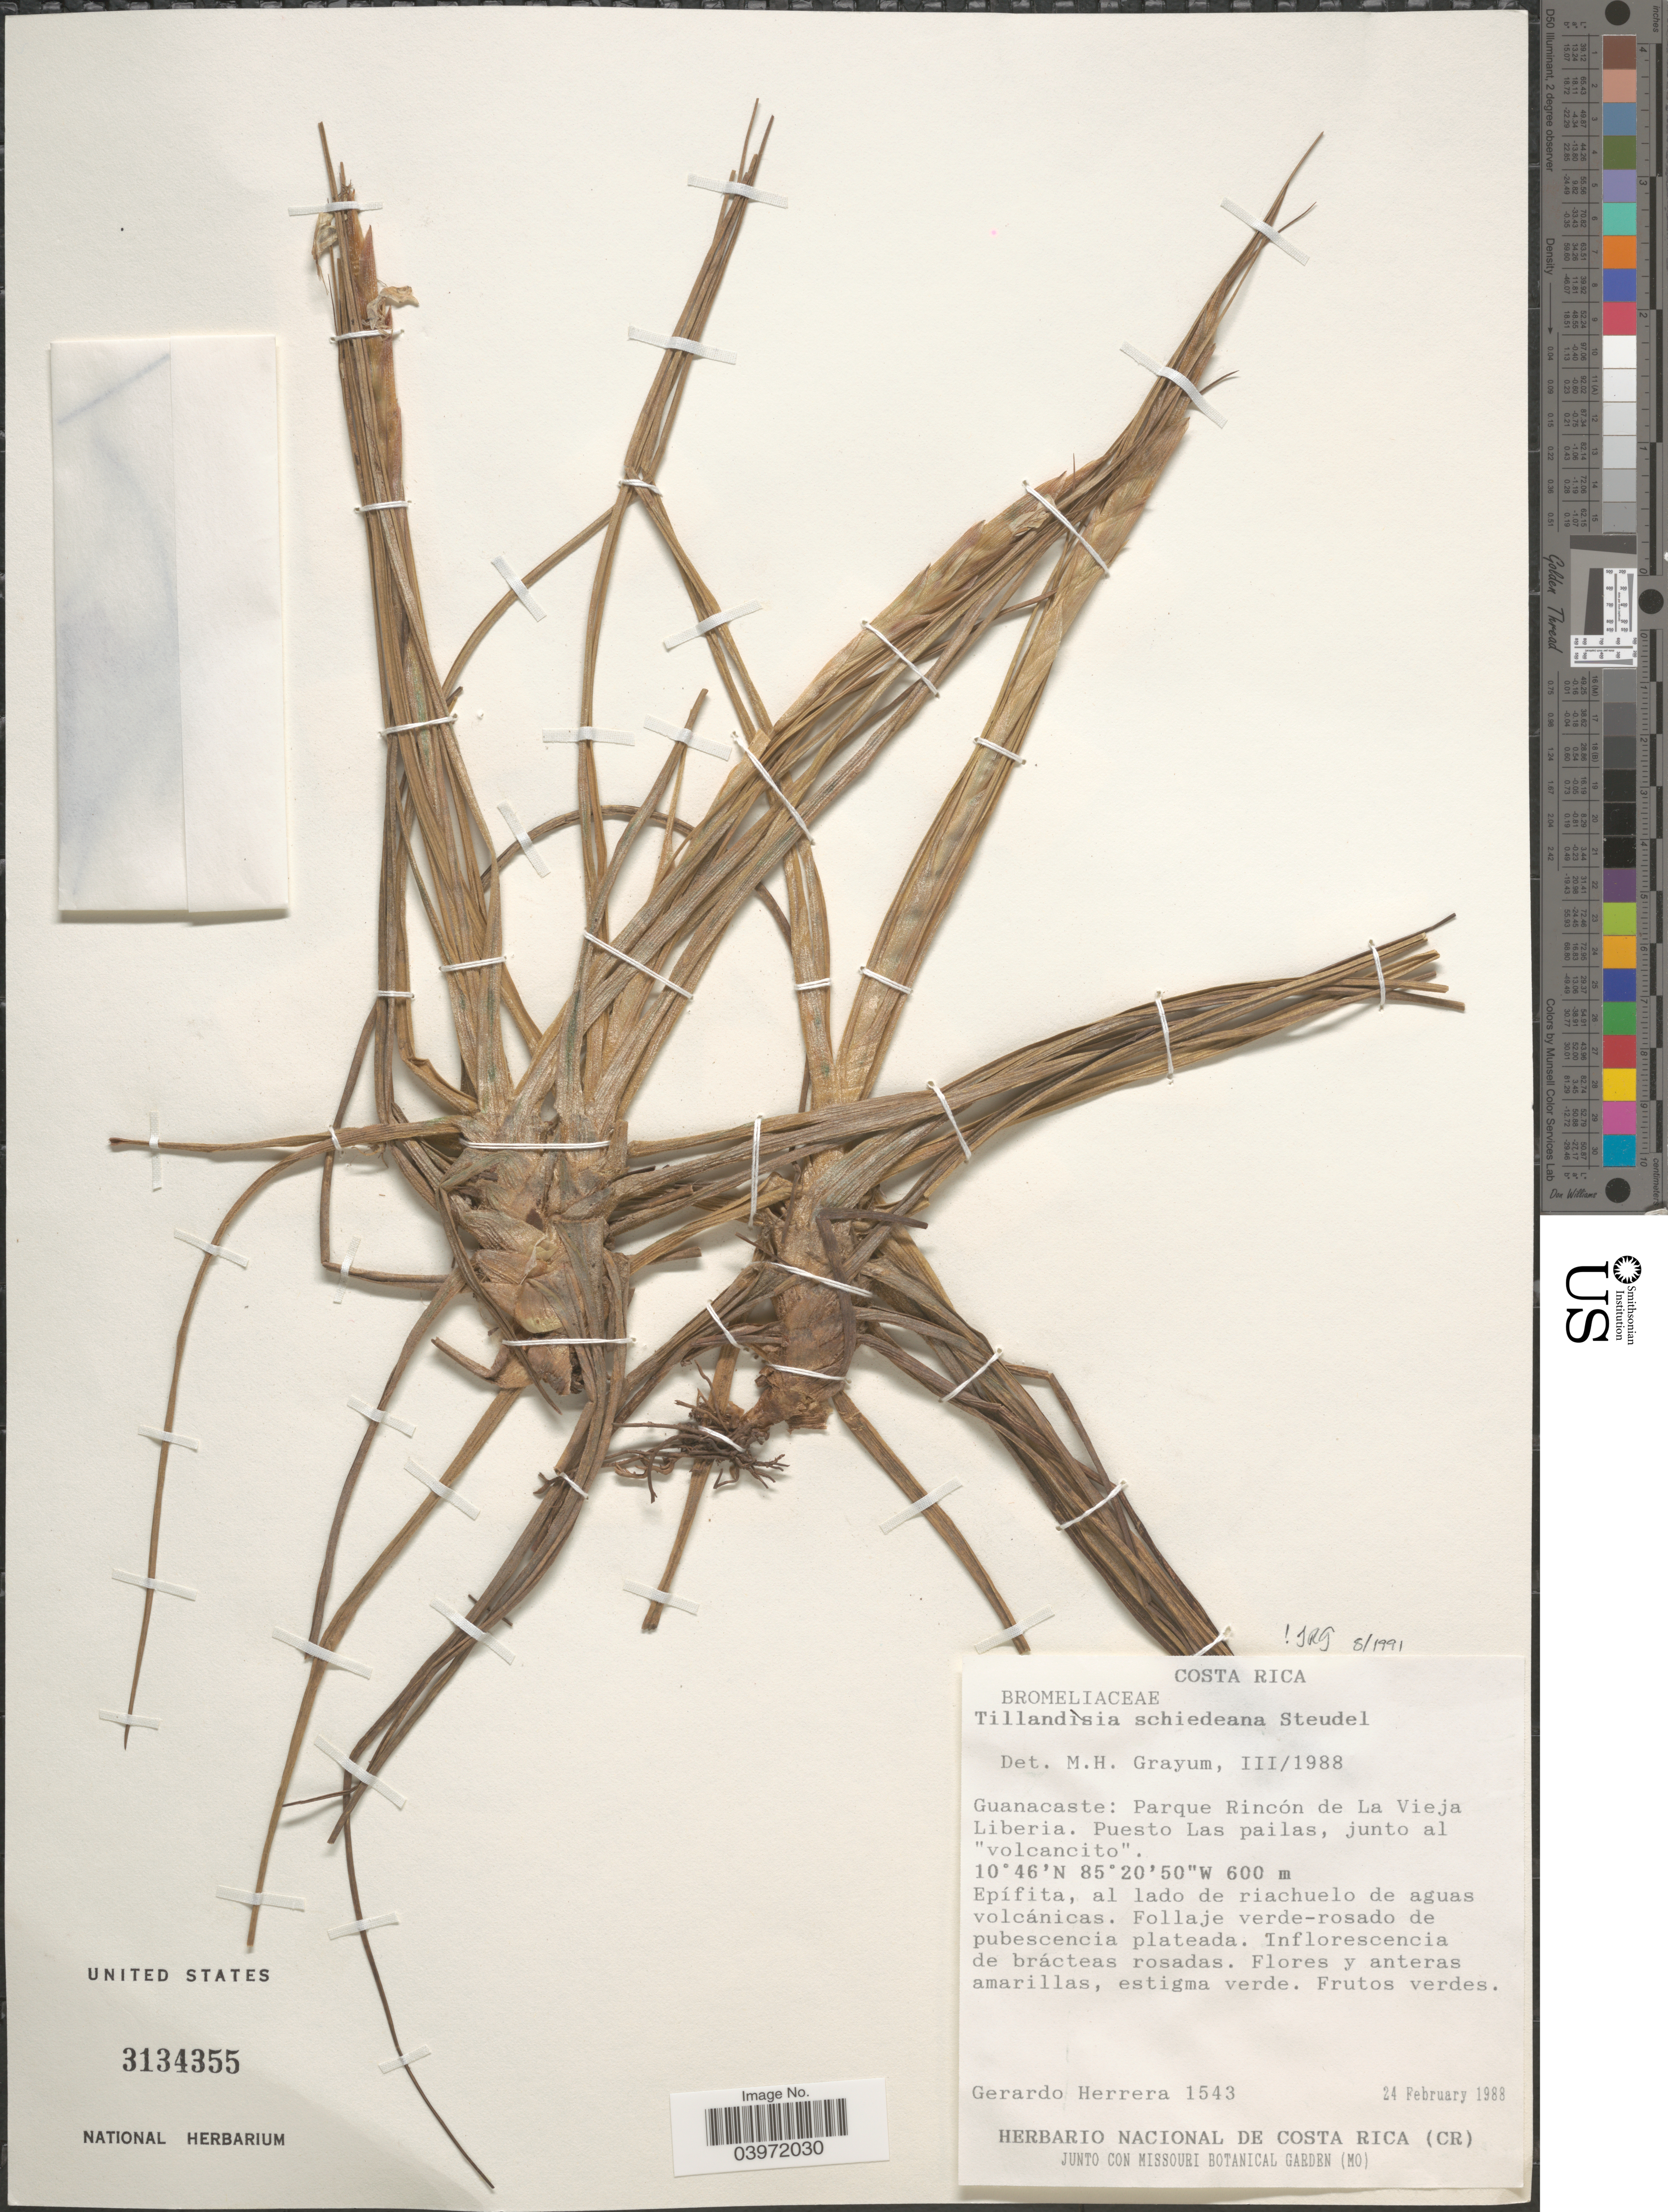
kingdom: Plantae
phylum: Tracheophyta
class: Liliopsida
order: Poales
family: Bromeliaceae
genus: Tillandsia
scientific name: Tillandsia schiedeana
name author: Steud.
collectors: G. Herrera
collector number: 1543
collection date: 1988-02-24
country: Costa Rica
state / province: Guanacaste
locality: Parque Rincón de La Vieja Liberia. Puesto Las pailas, junto al "volcancito".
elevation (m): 600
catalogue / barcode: US 3134355